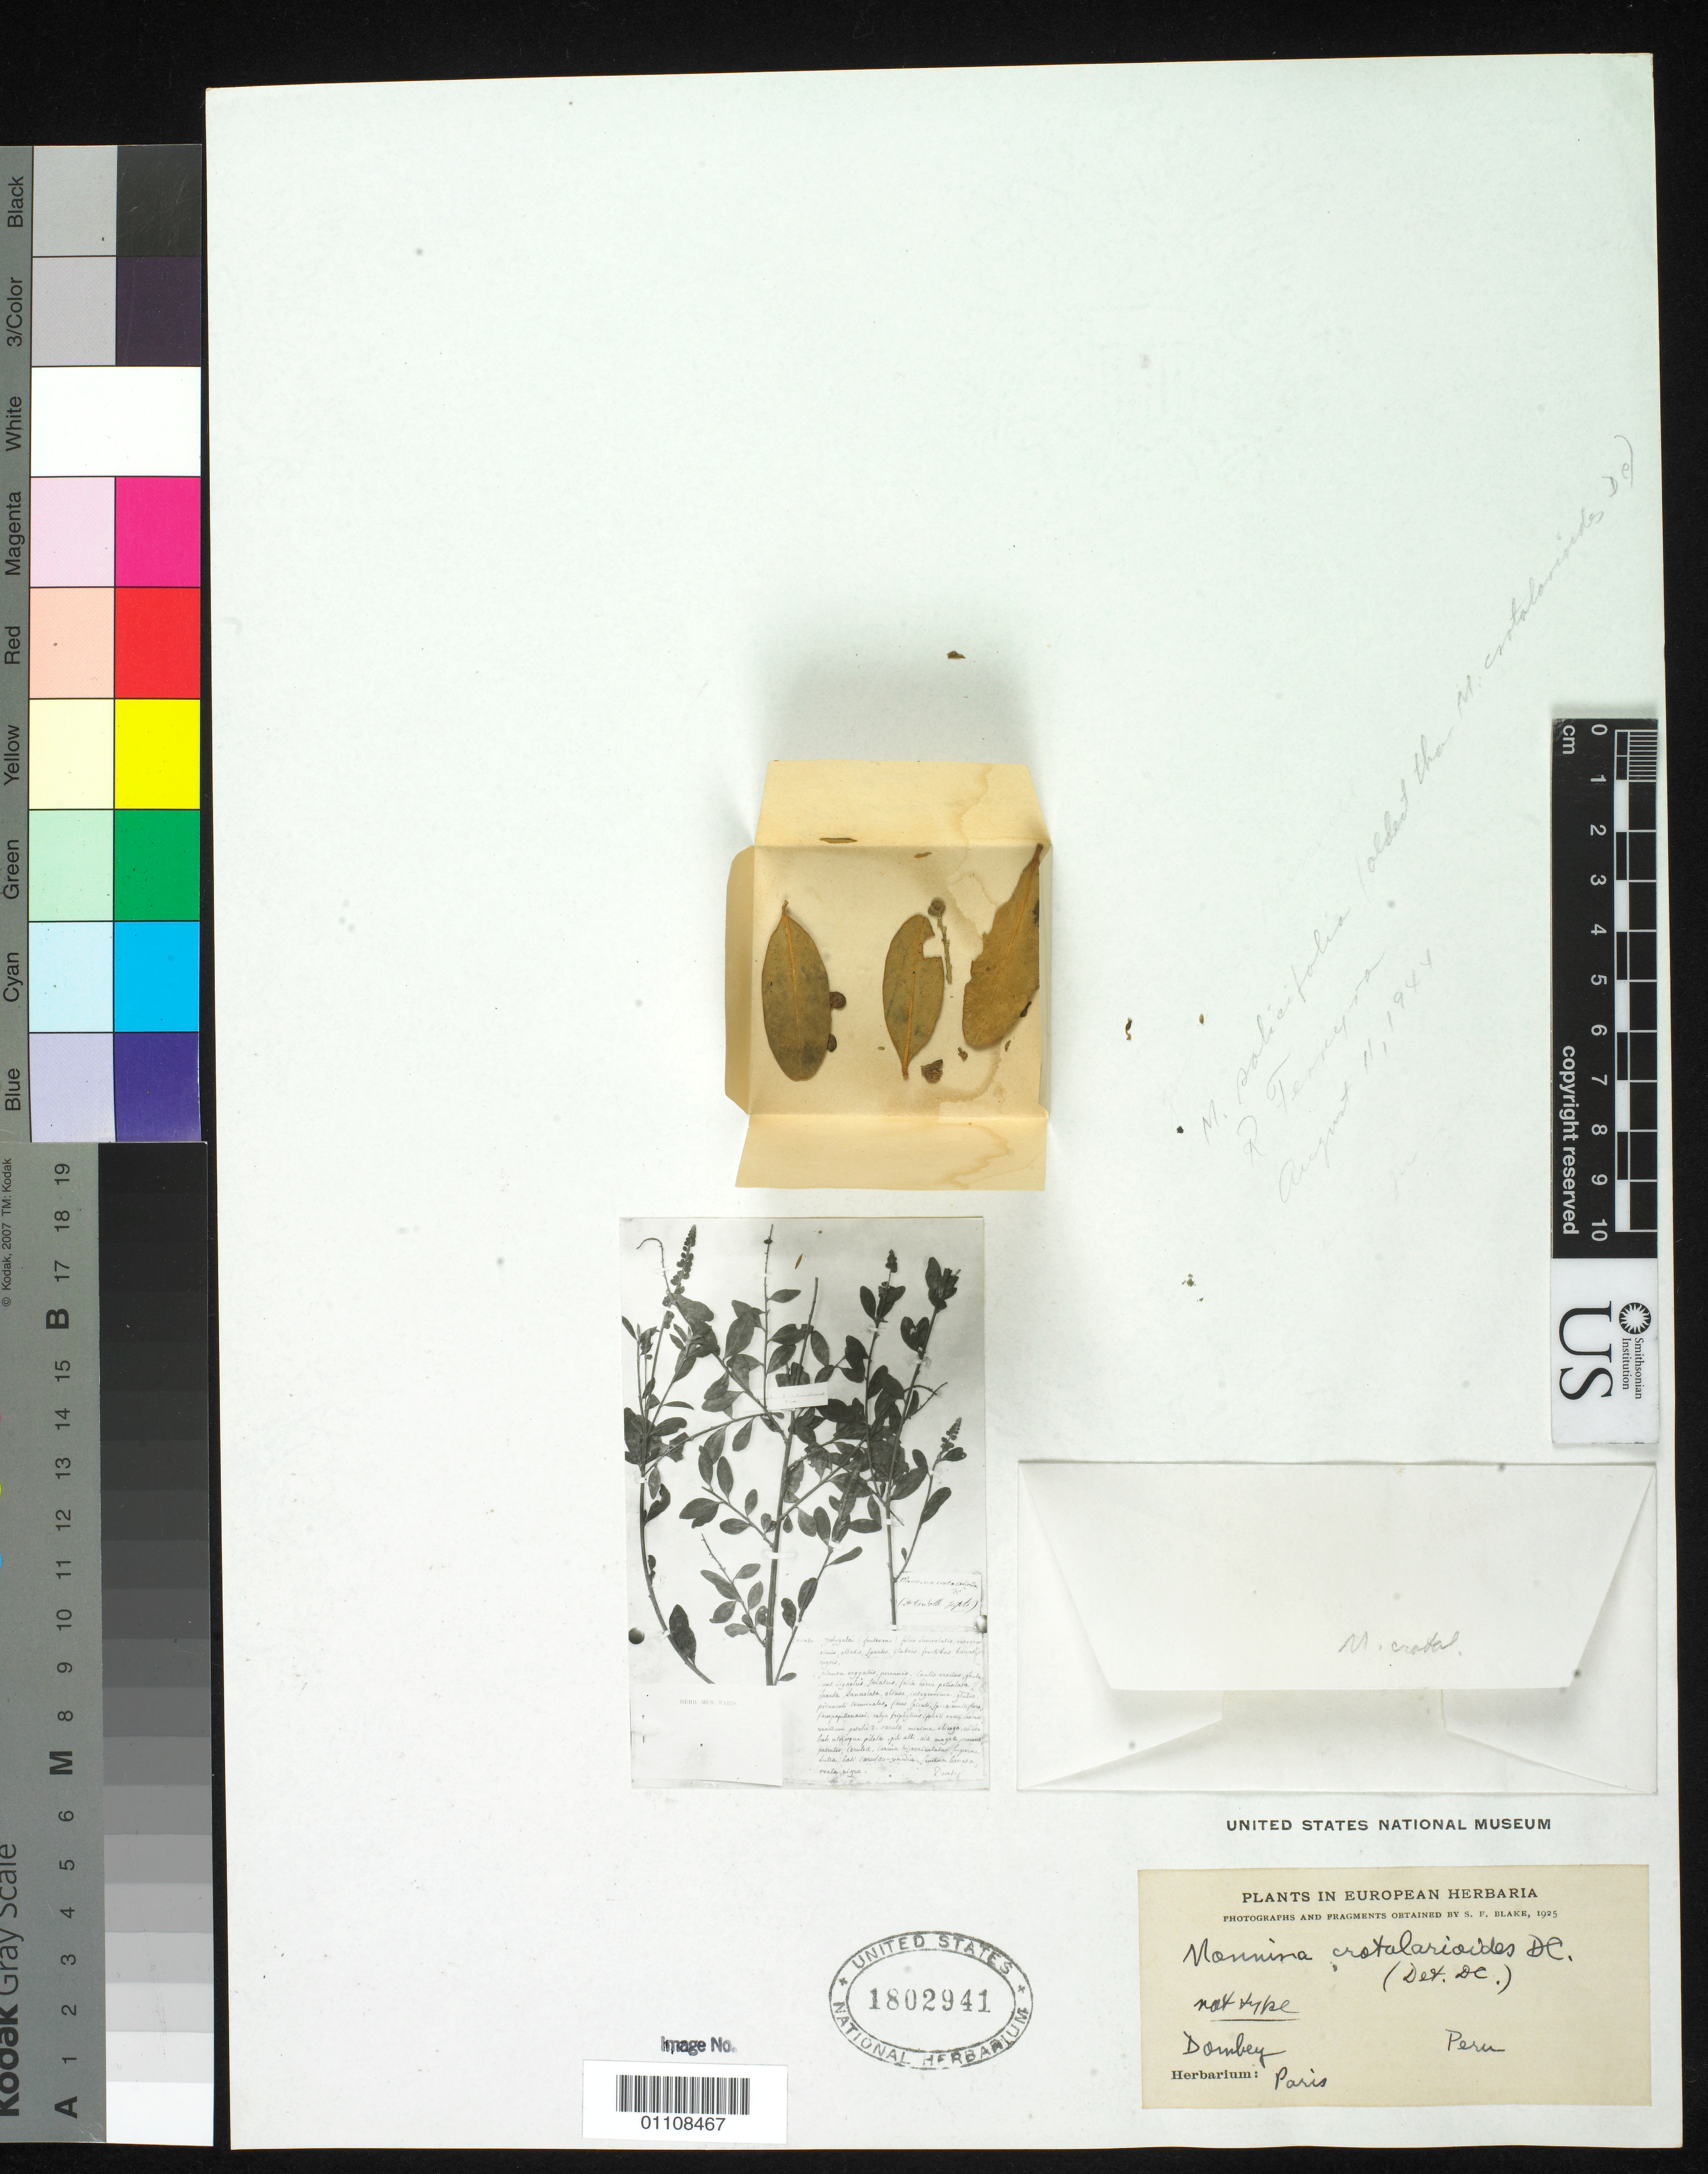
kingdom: Plantae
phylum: Tracheophyta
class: Magnoliopsida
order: Fabales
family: Polygalaceae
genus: Monnina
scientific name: Monnina crotalarioides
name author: DC.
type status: Possible Type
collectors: Dombey, --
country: Peru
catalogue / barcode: US 1802941